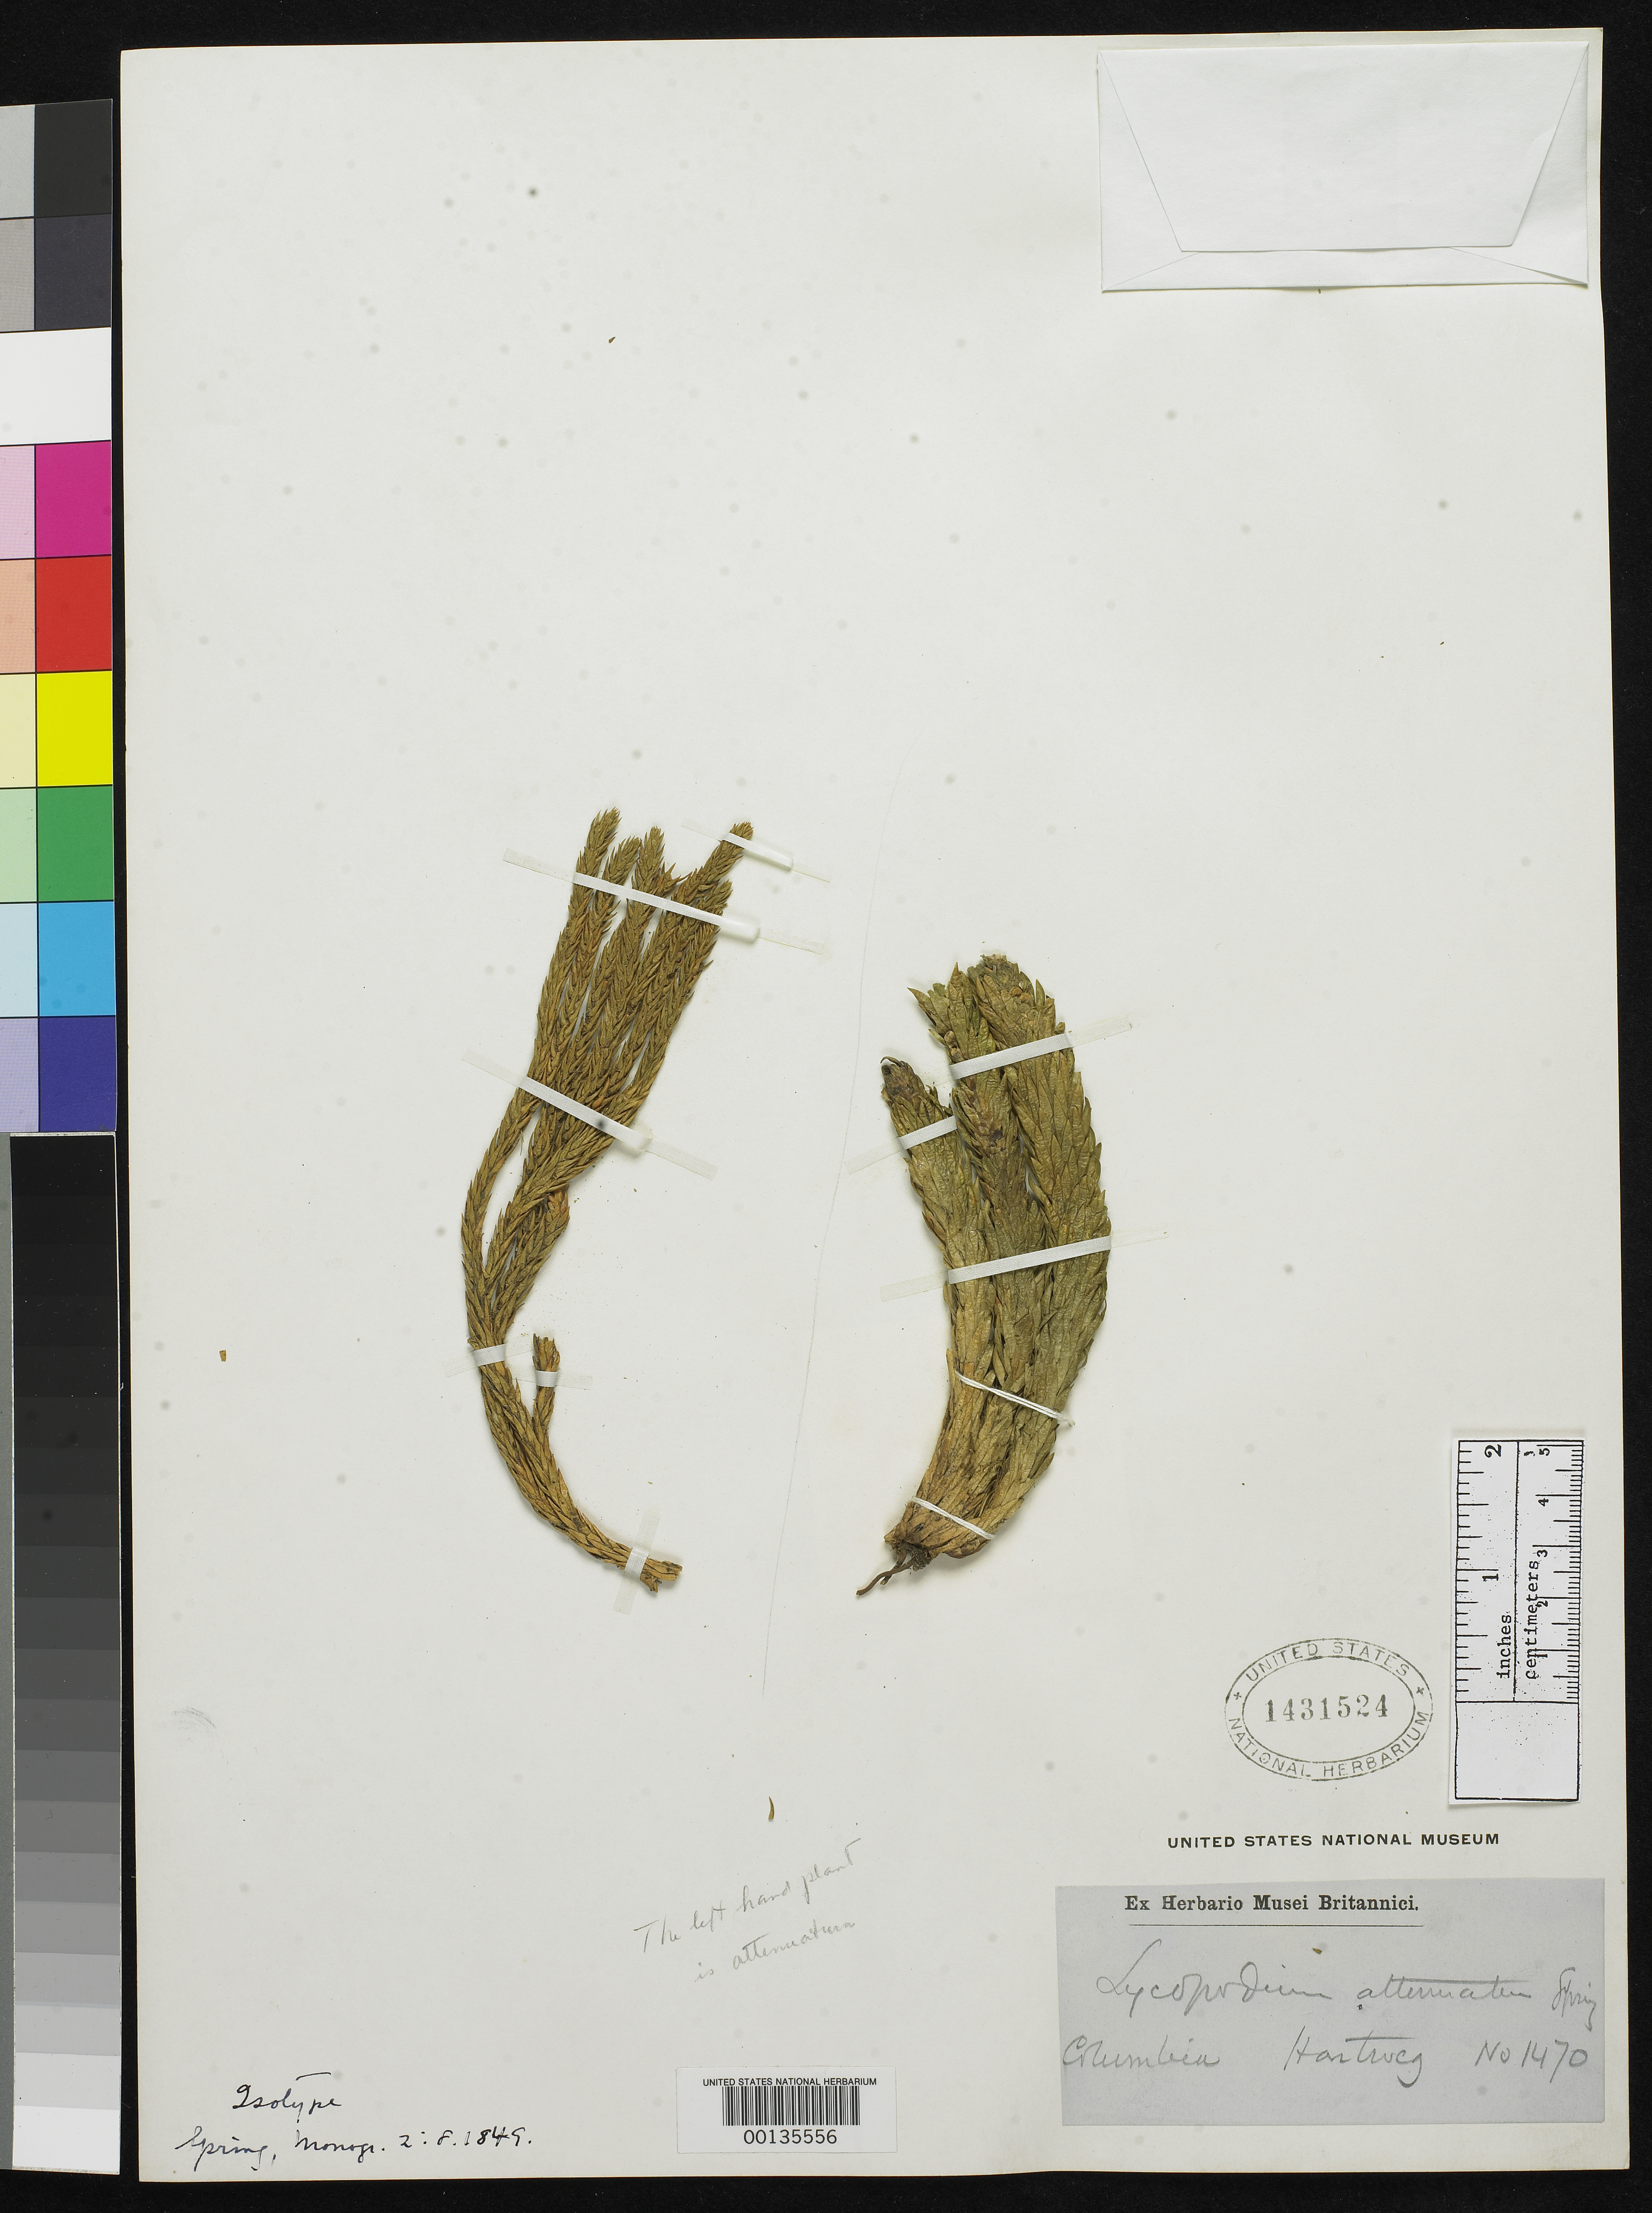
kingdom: Plantae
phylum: Tracheophyta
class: Lycopodiopsida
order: Lycopodiales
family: Lycopodiaceae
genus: Lycopodium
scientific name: Lycopodium attenuatum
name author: Spring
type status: Type Collection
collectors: K. Hartweg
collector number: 1470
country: Colombia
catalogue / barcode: US 1431524